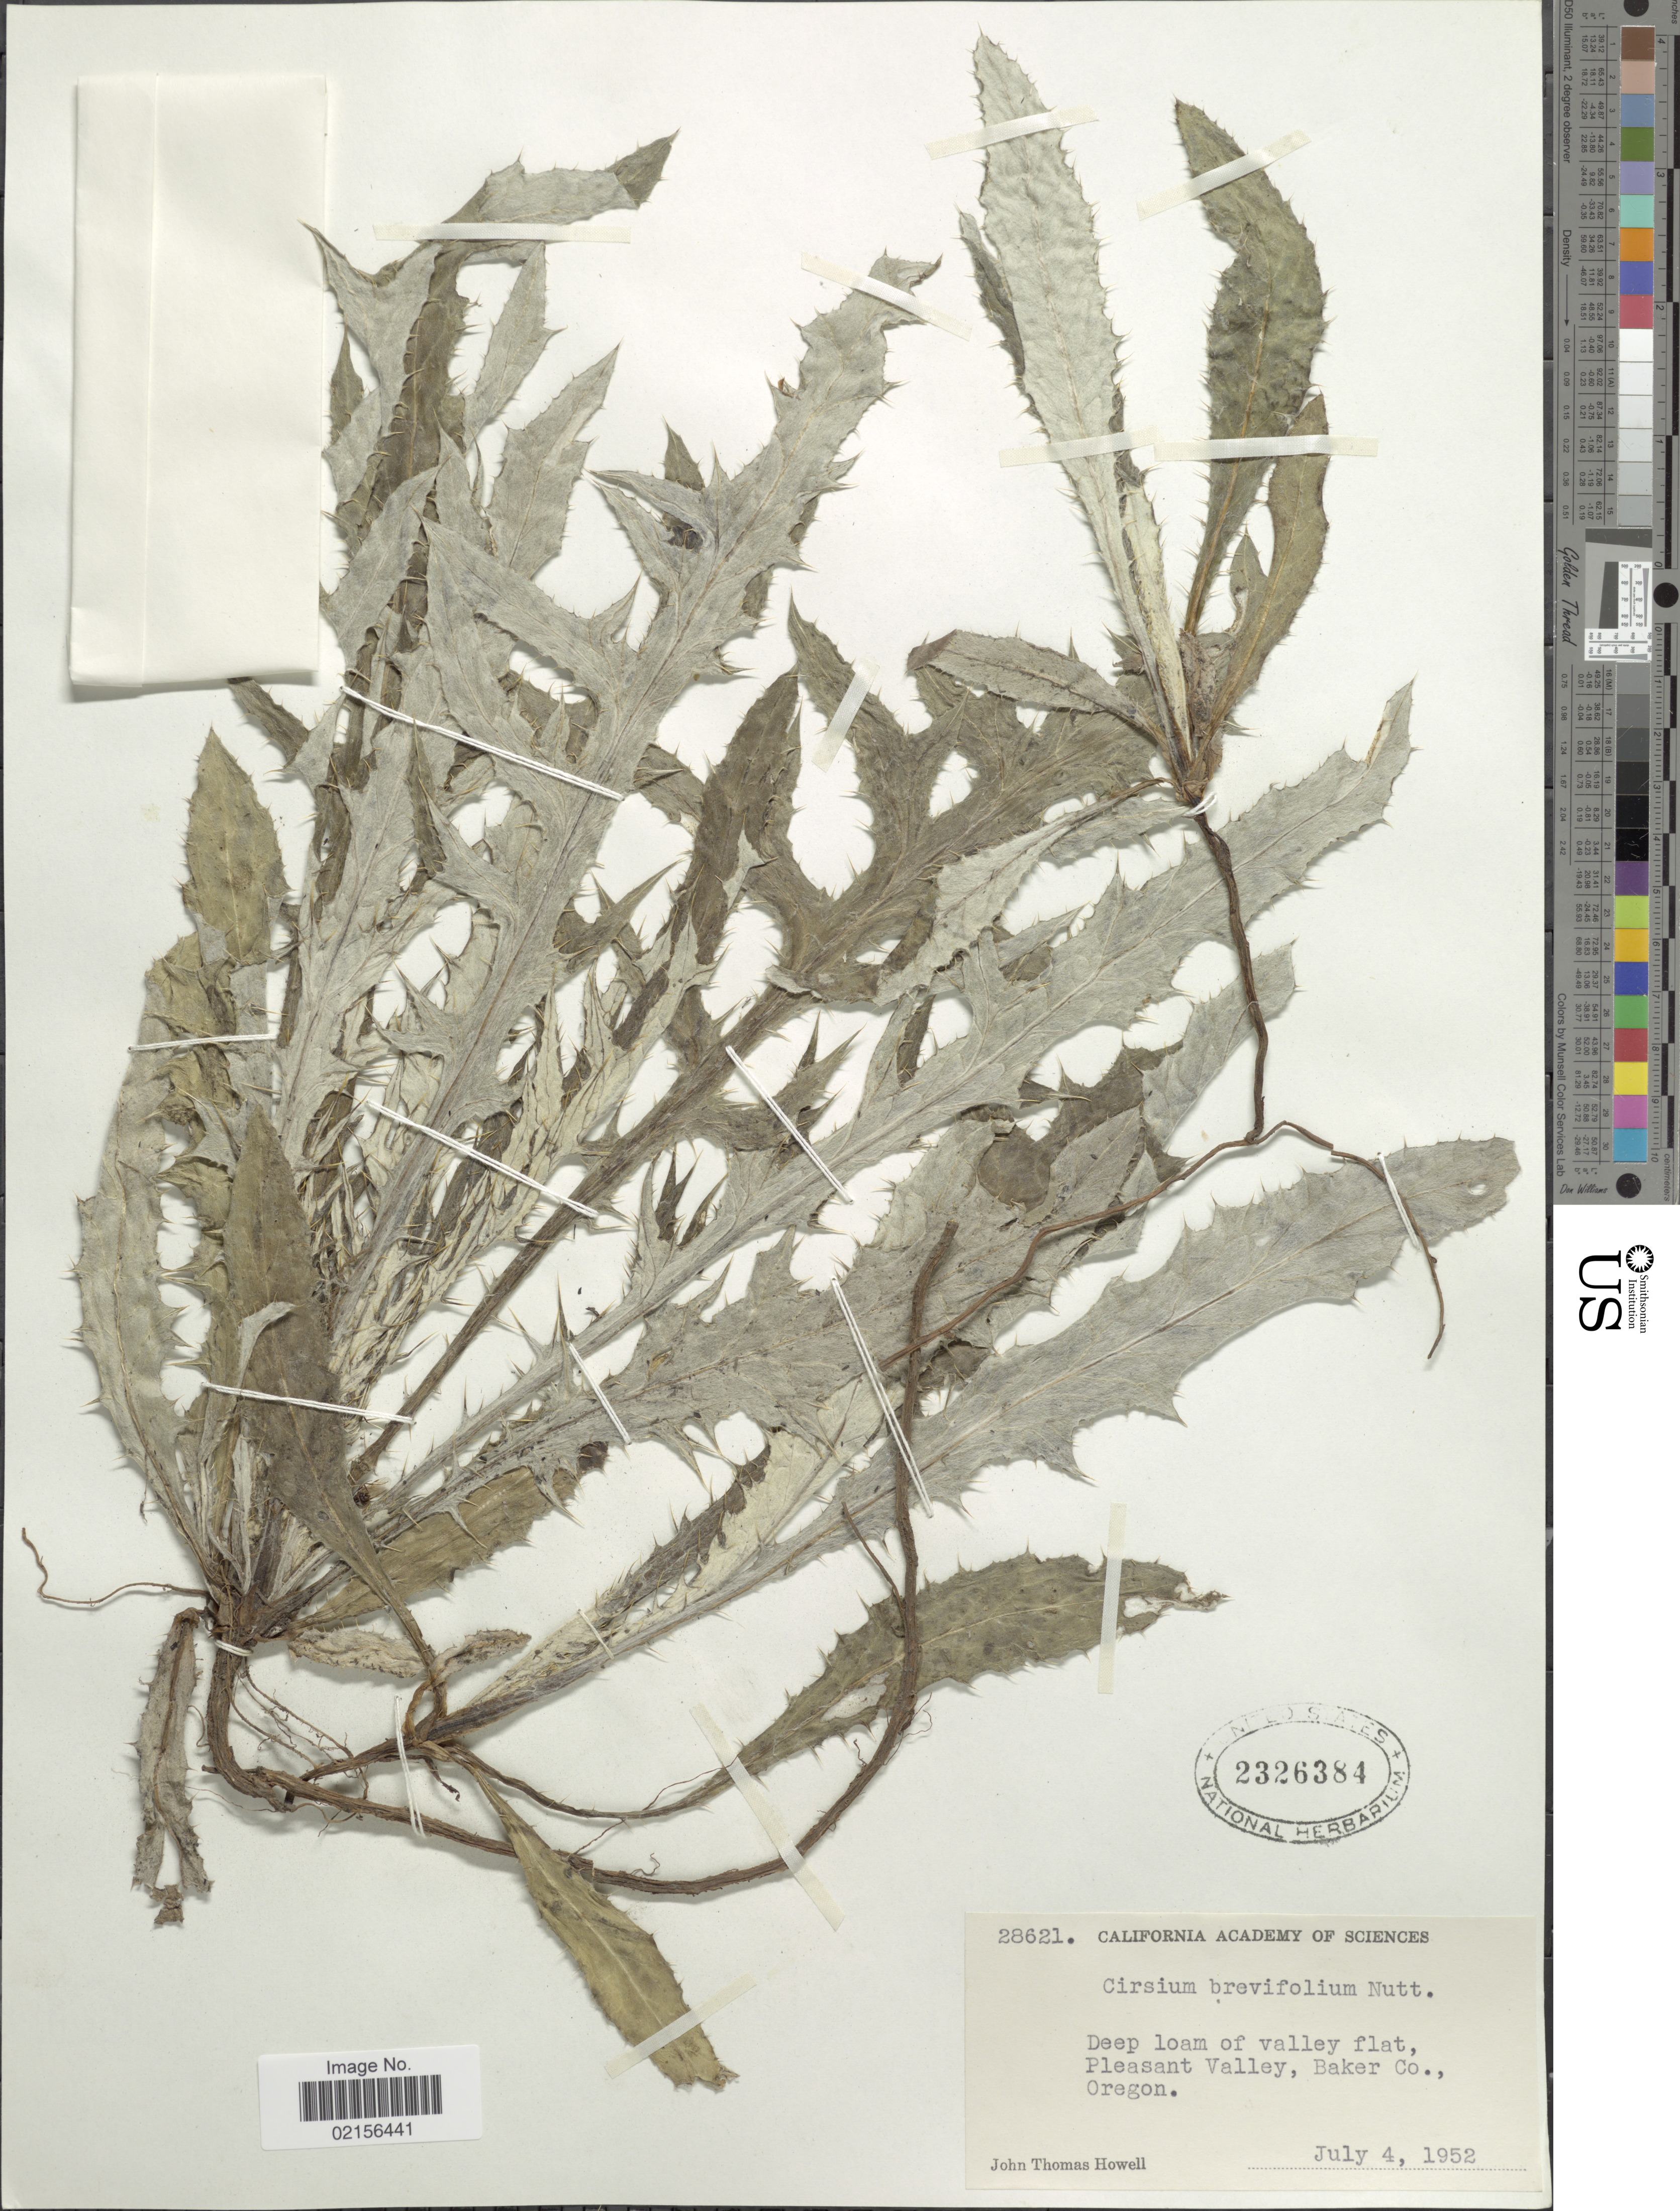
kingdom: Plantae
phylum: Tracheophyta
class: Magnoliopsida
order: Asterales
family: Asteraceae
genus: Cirsium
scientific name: Cirsium brevifolium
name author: Nutt.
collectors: J. T. Howell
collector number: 28621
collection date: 1952-07-04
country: United States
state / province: Oregon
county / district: Baker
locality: Deep loam of valley flat, Pleasant Valley, Baker Co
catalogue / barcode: US 2326384